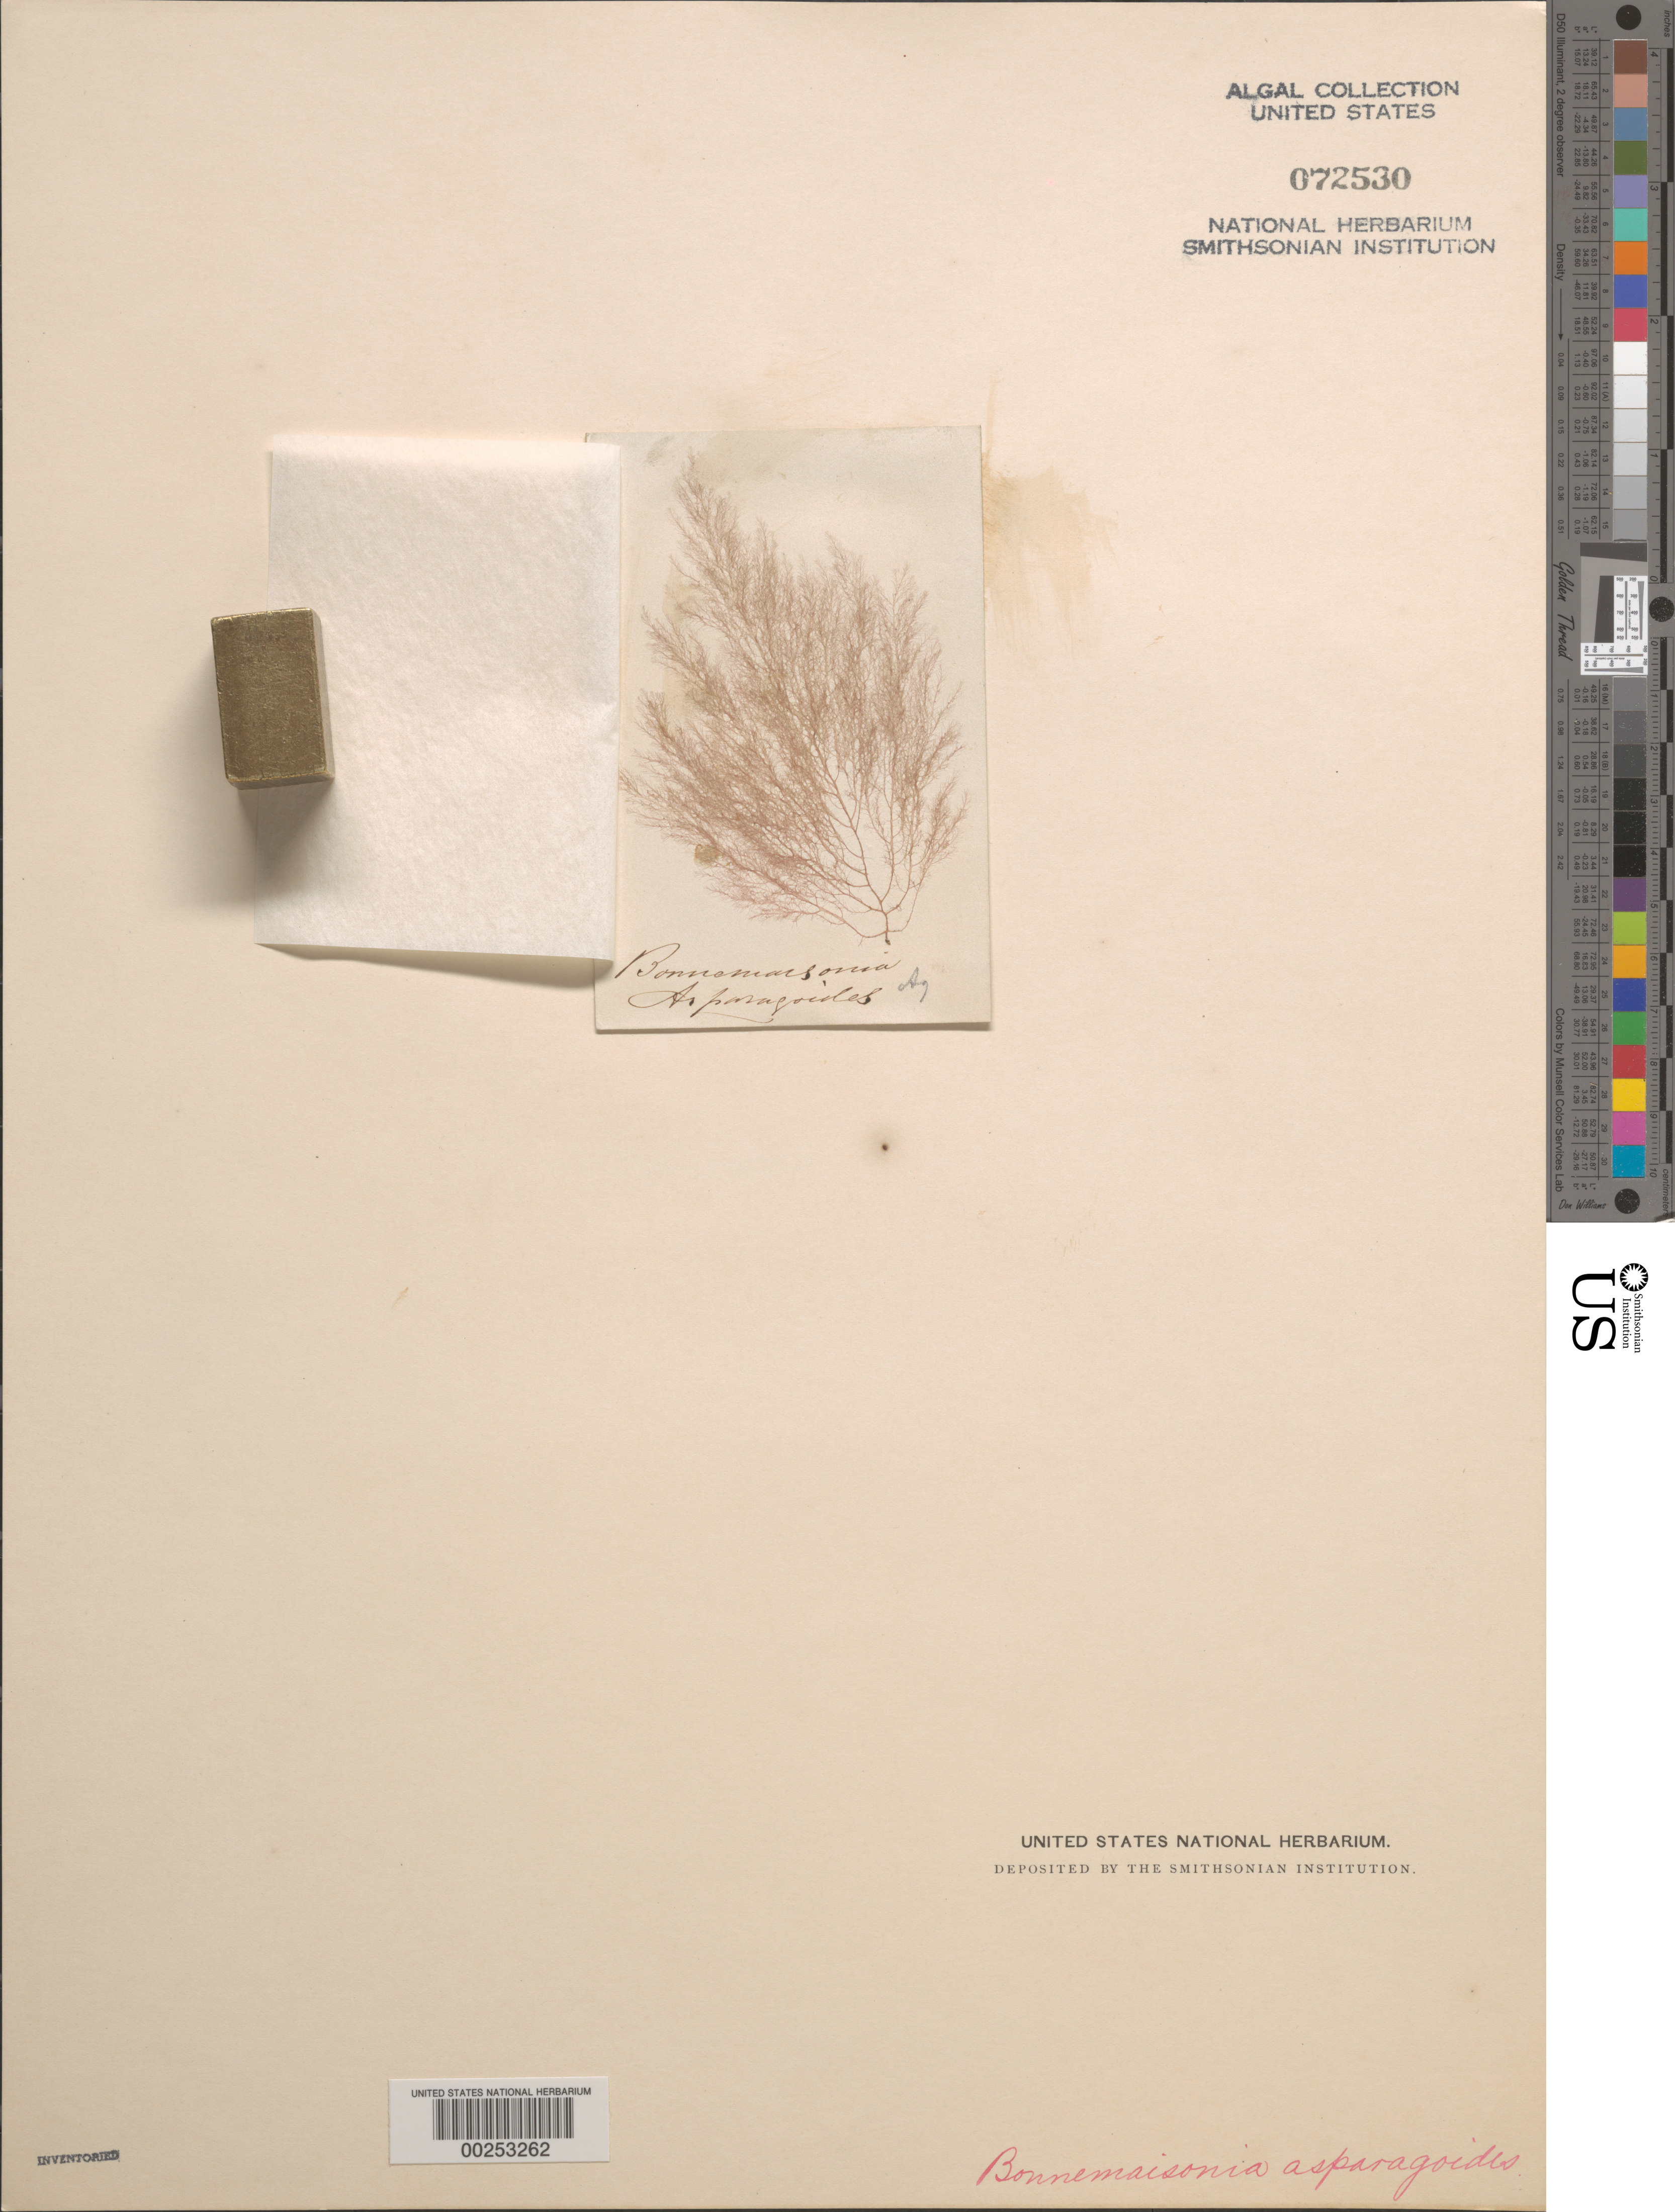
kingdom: Plantae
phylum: Rhodophyta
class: Florideophyceae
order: Bonnemaisoniales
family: Bonnemaisoniaceae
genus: Bonnemaisonia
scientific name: Bonnemaisonia asparagoides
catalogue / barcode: US 72530